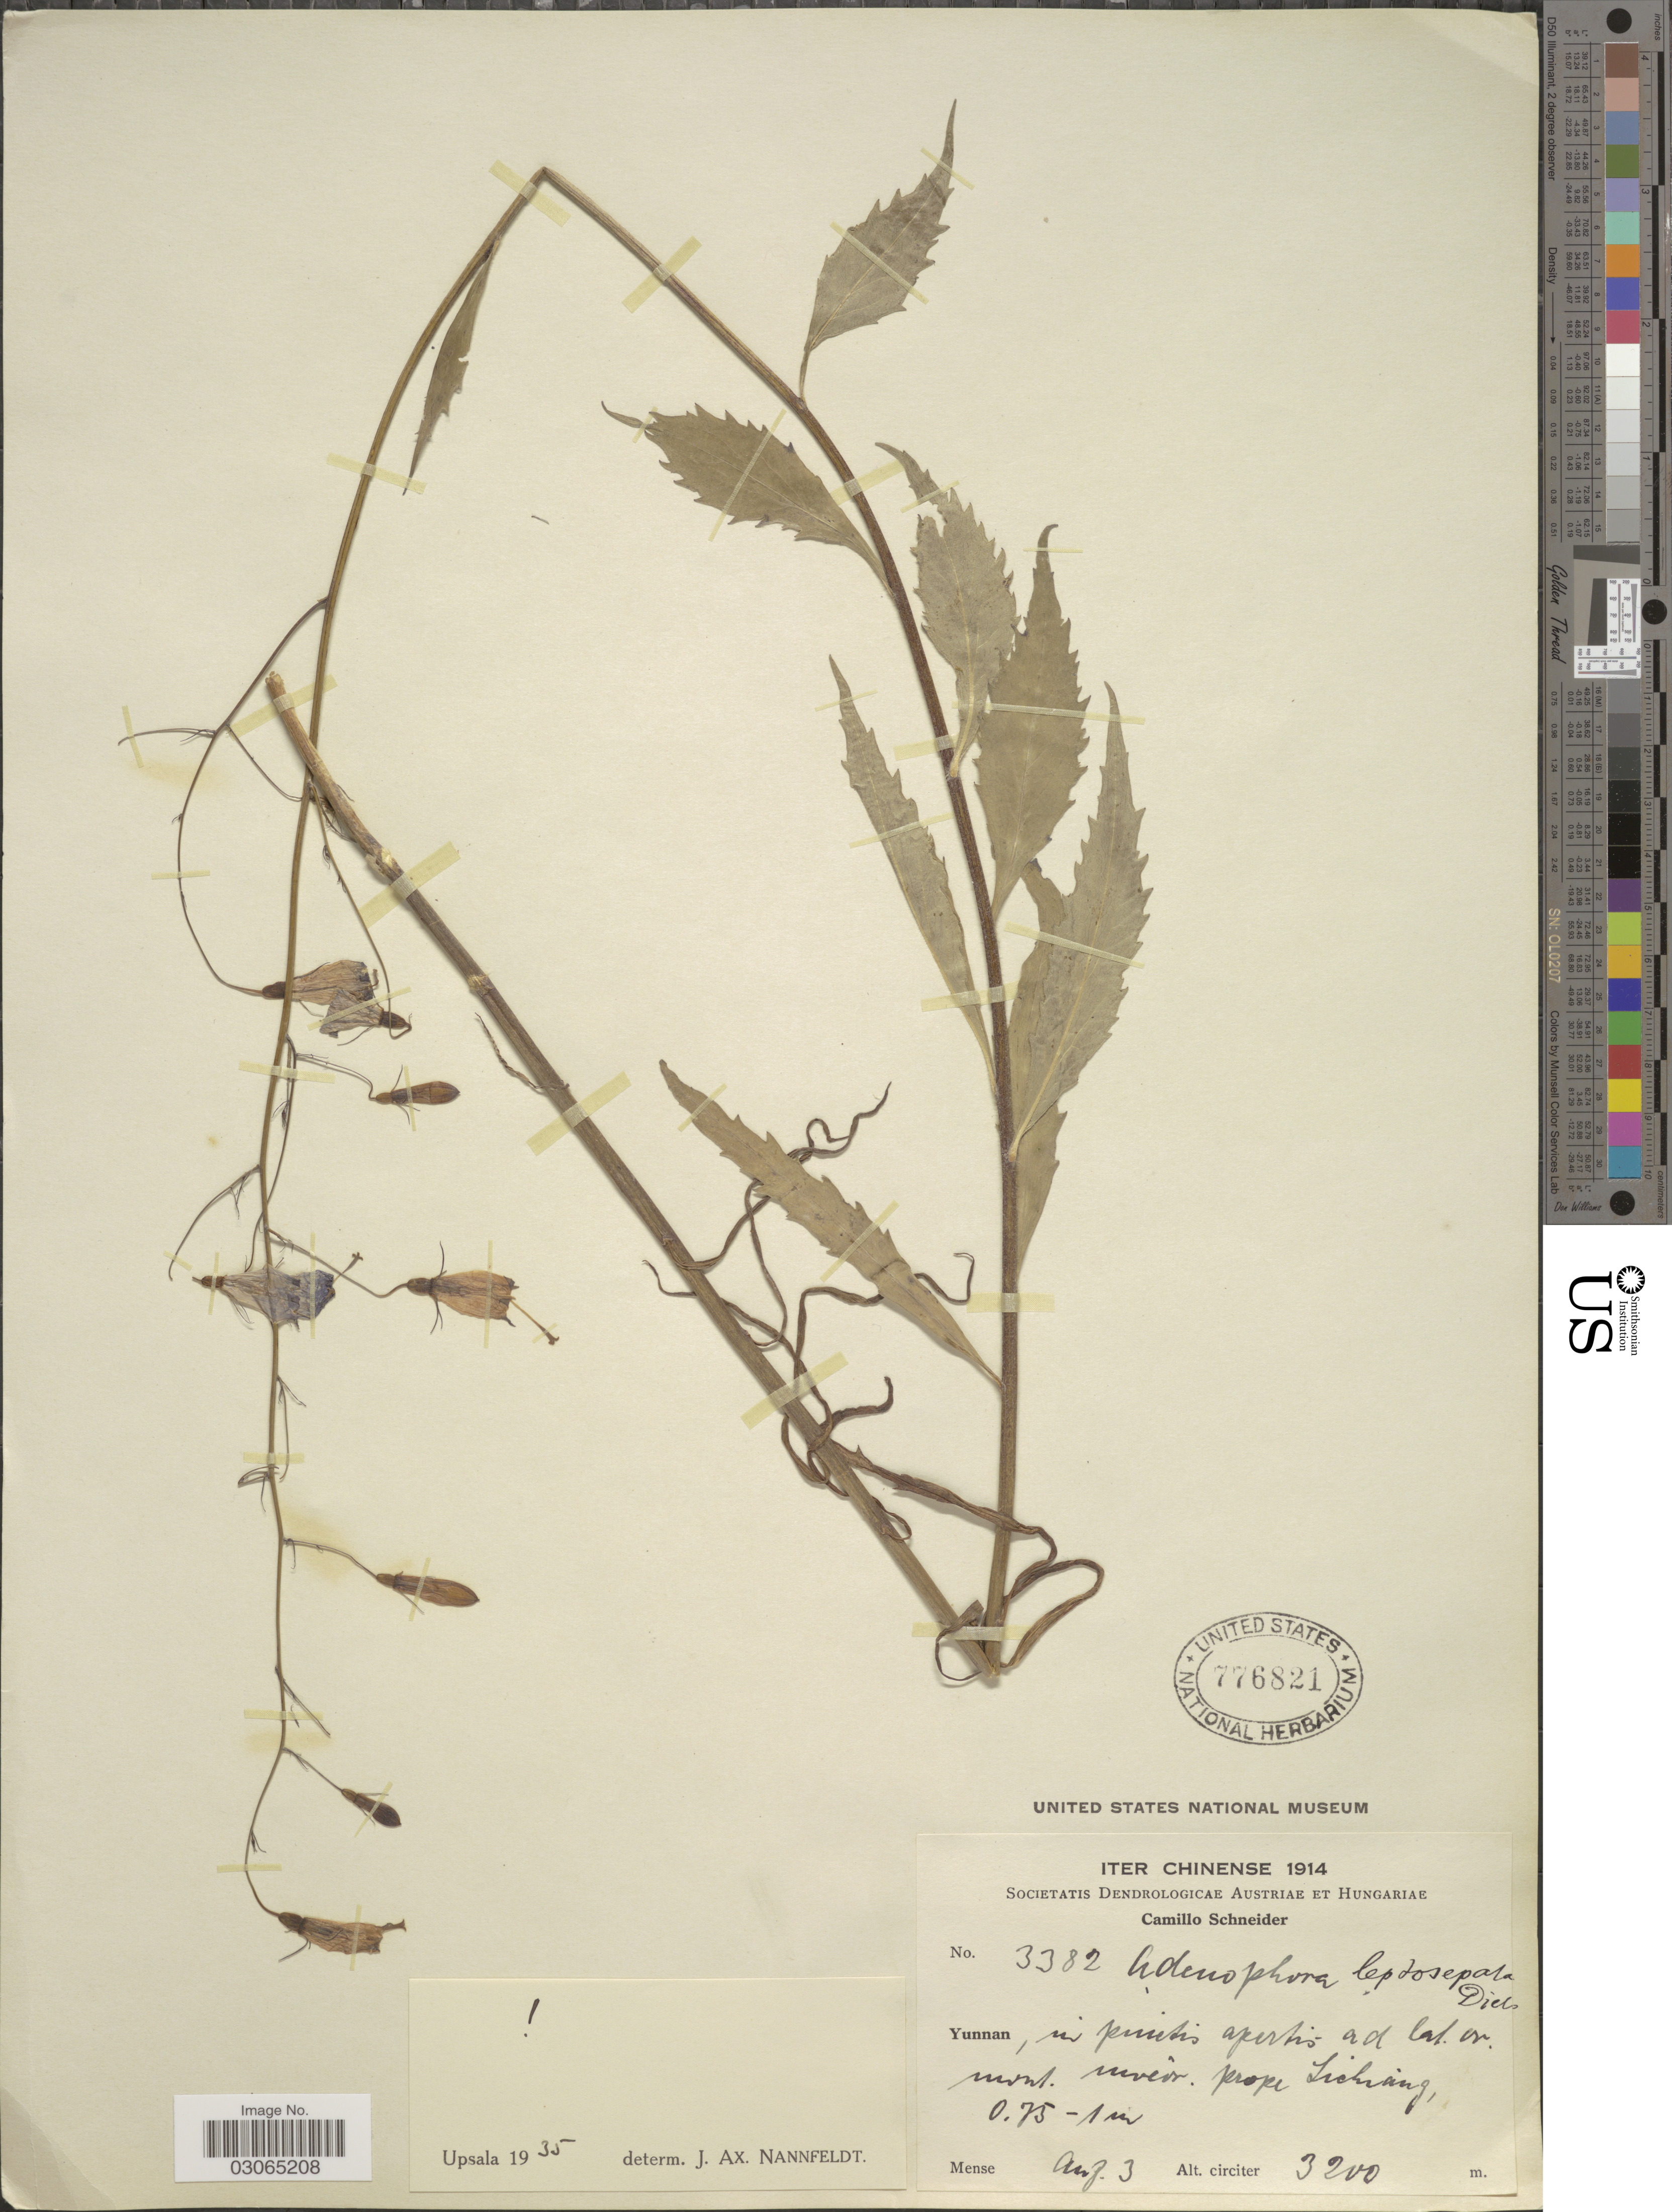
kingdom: Plantae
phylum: Tracheophyta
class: Magnoliopsida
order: Asterales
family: Campanulaceae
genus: Adenophora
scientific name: Adenophora leptosepala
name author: Diels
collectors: C. Schneider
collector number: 3382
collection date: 1914-08-03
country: China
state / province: Yunnan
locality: In punetis apertis ad lat. or. mont. niveor. prope Lichiang.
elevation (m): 3200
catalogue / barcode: US 776821